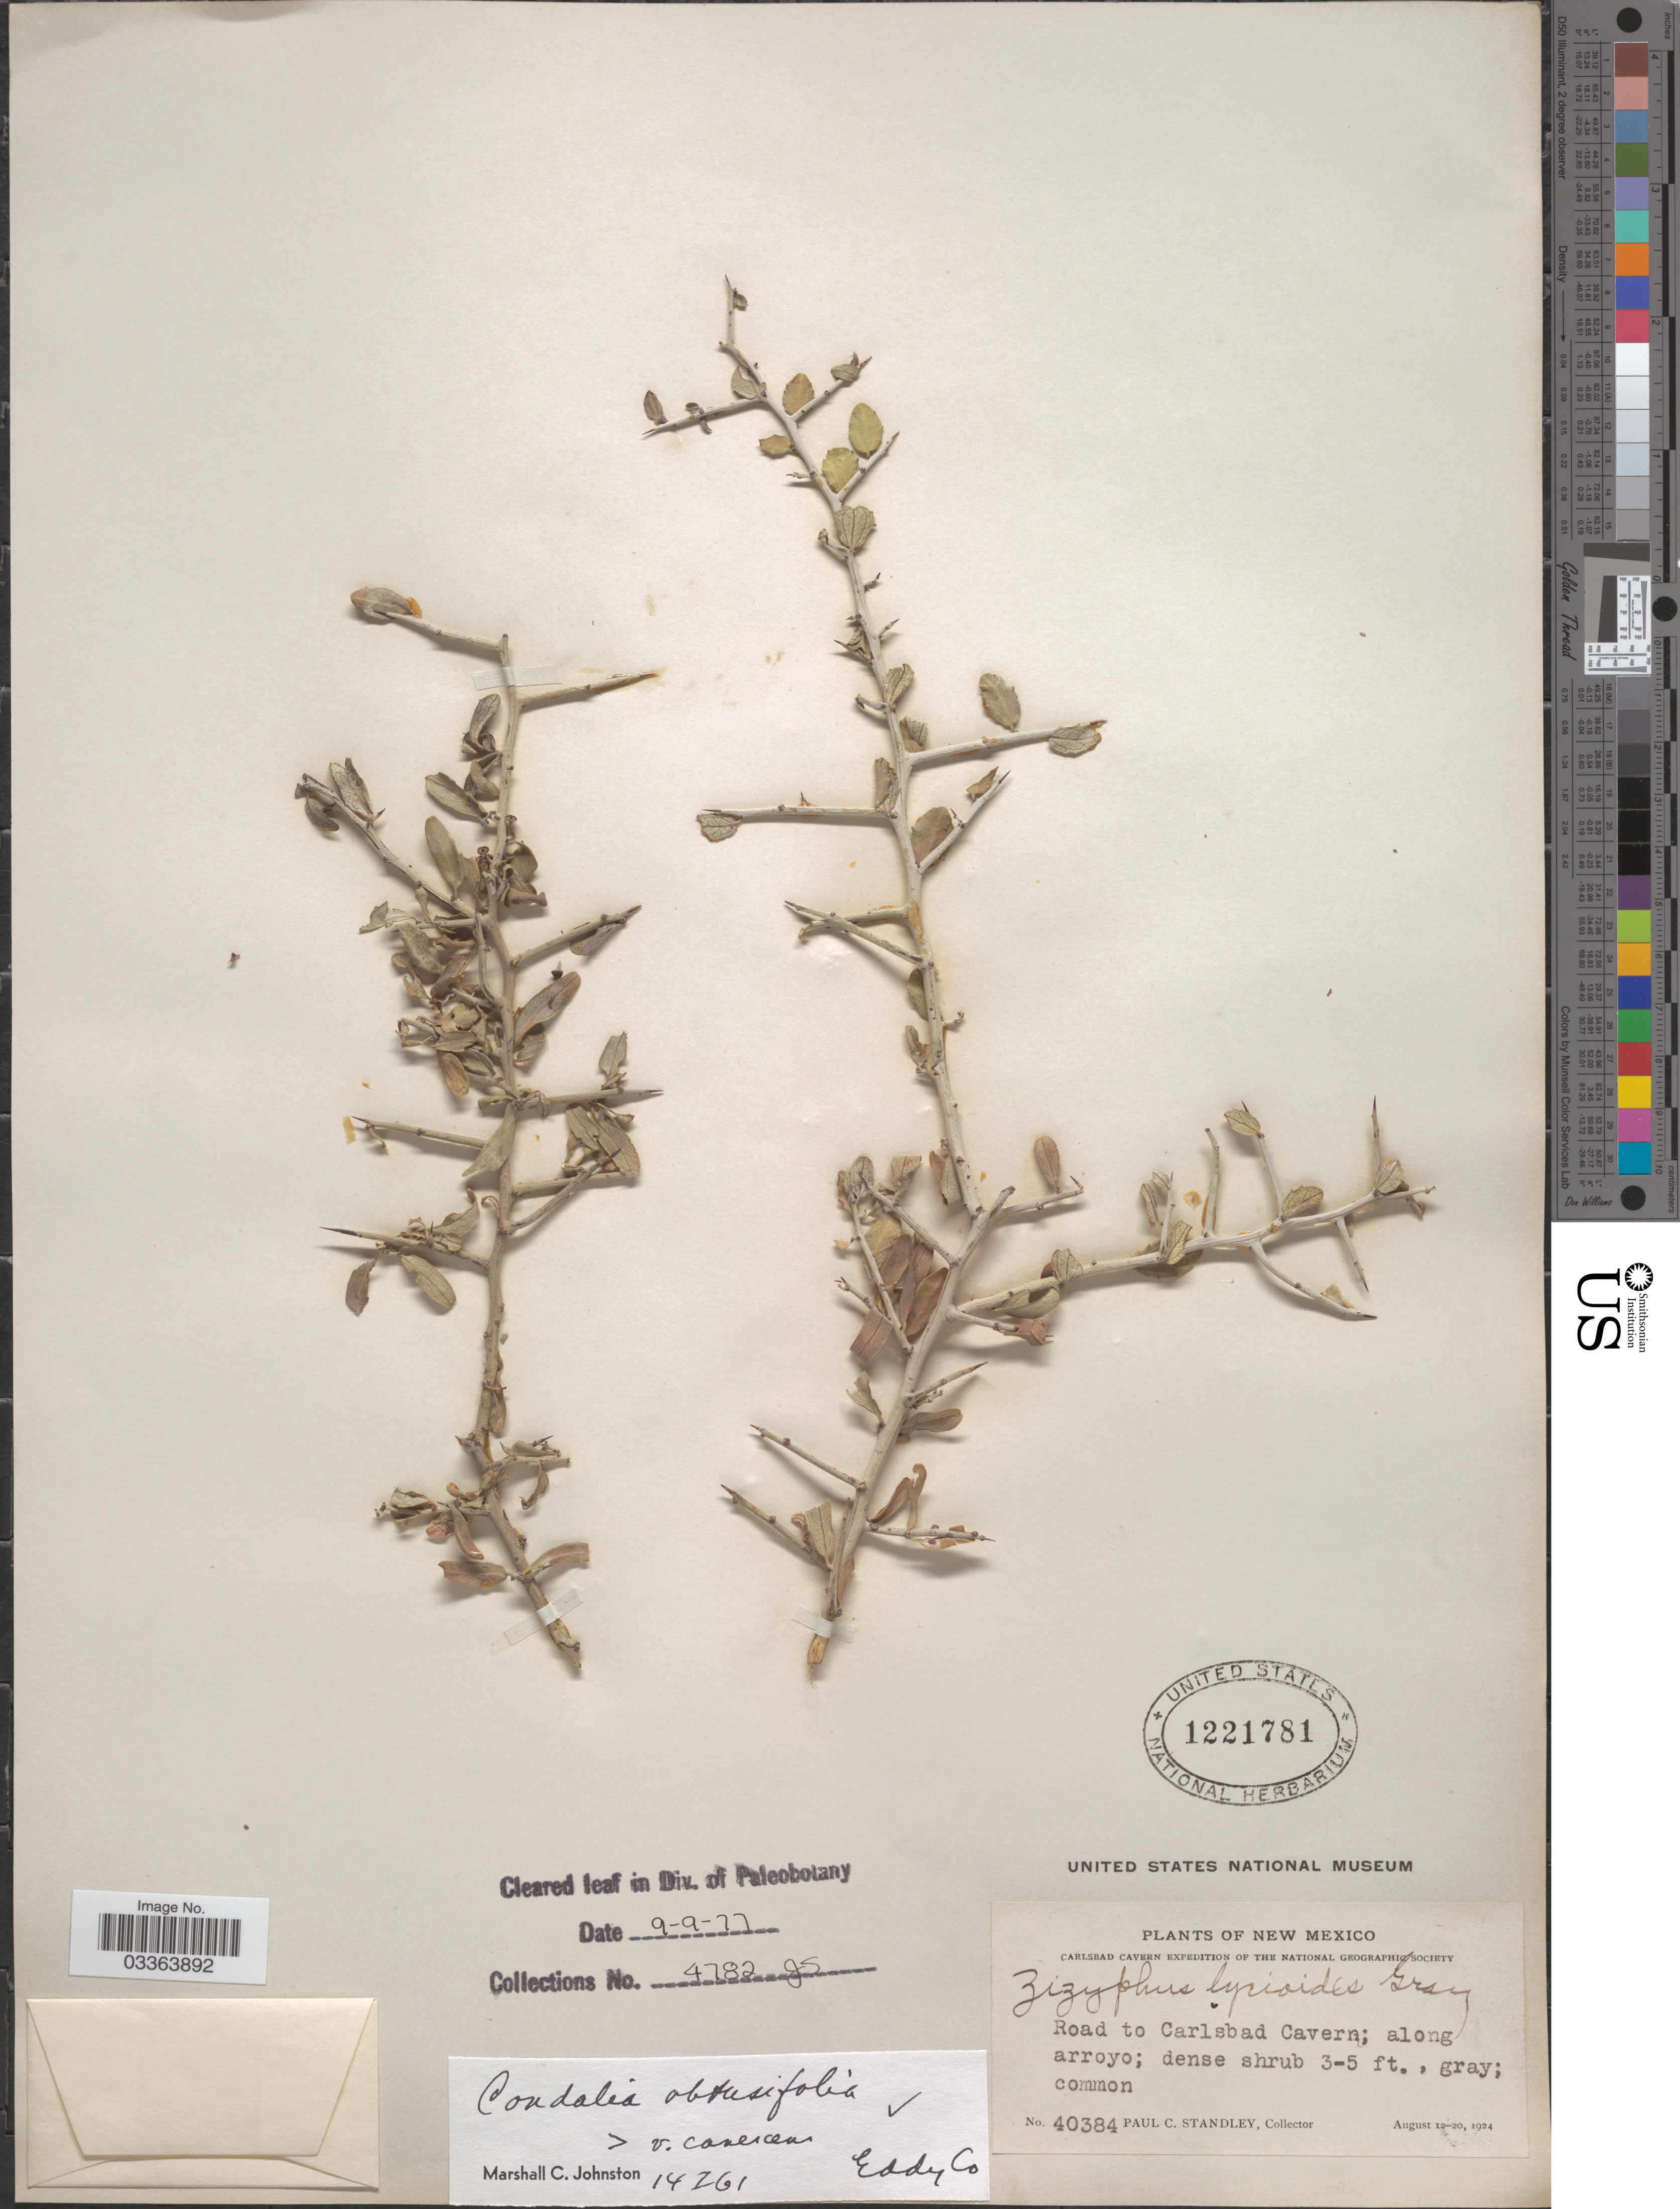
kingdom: Plantae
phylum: Tracheophyta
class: Magnoliopsida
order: Rosales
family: Rhamnaceae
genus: Sarcomphalus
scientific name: Sarcomphalus obtusifolius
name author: (Hook. ex Torr. & A. Gray) Hauenschild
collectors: P. C. Standley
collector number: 40384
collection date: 1924-08-12/1924-08-20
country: United States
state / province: New Mexico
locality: Road to Carlsbad Cavern; along arroyo.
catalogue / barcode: US 1221781